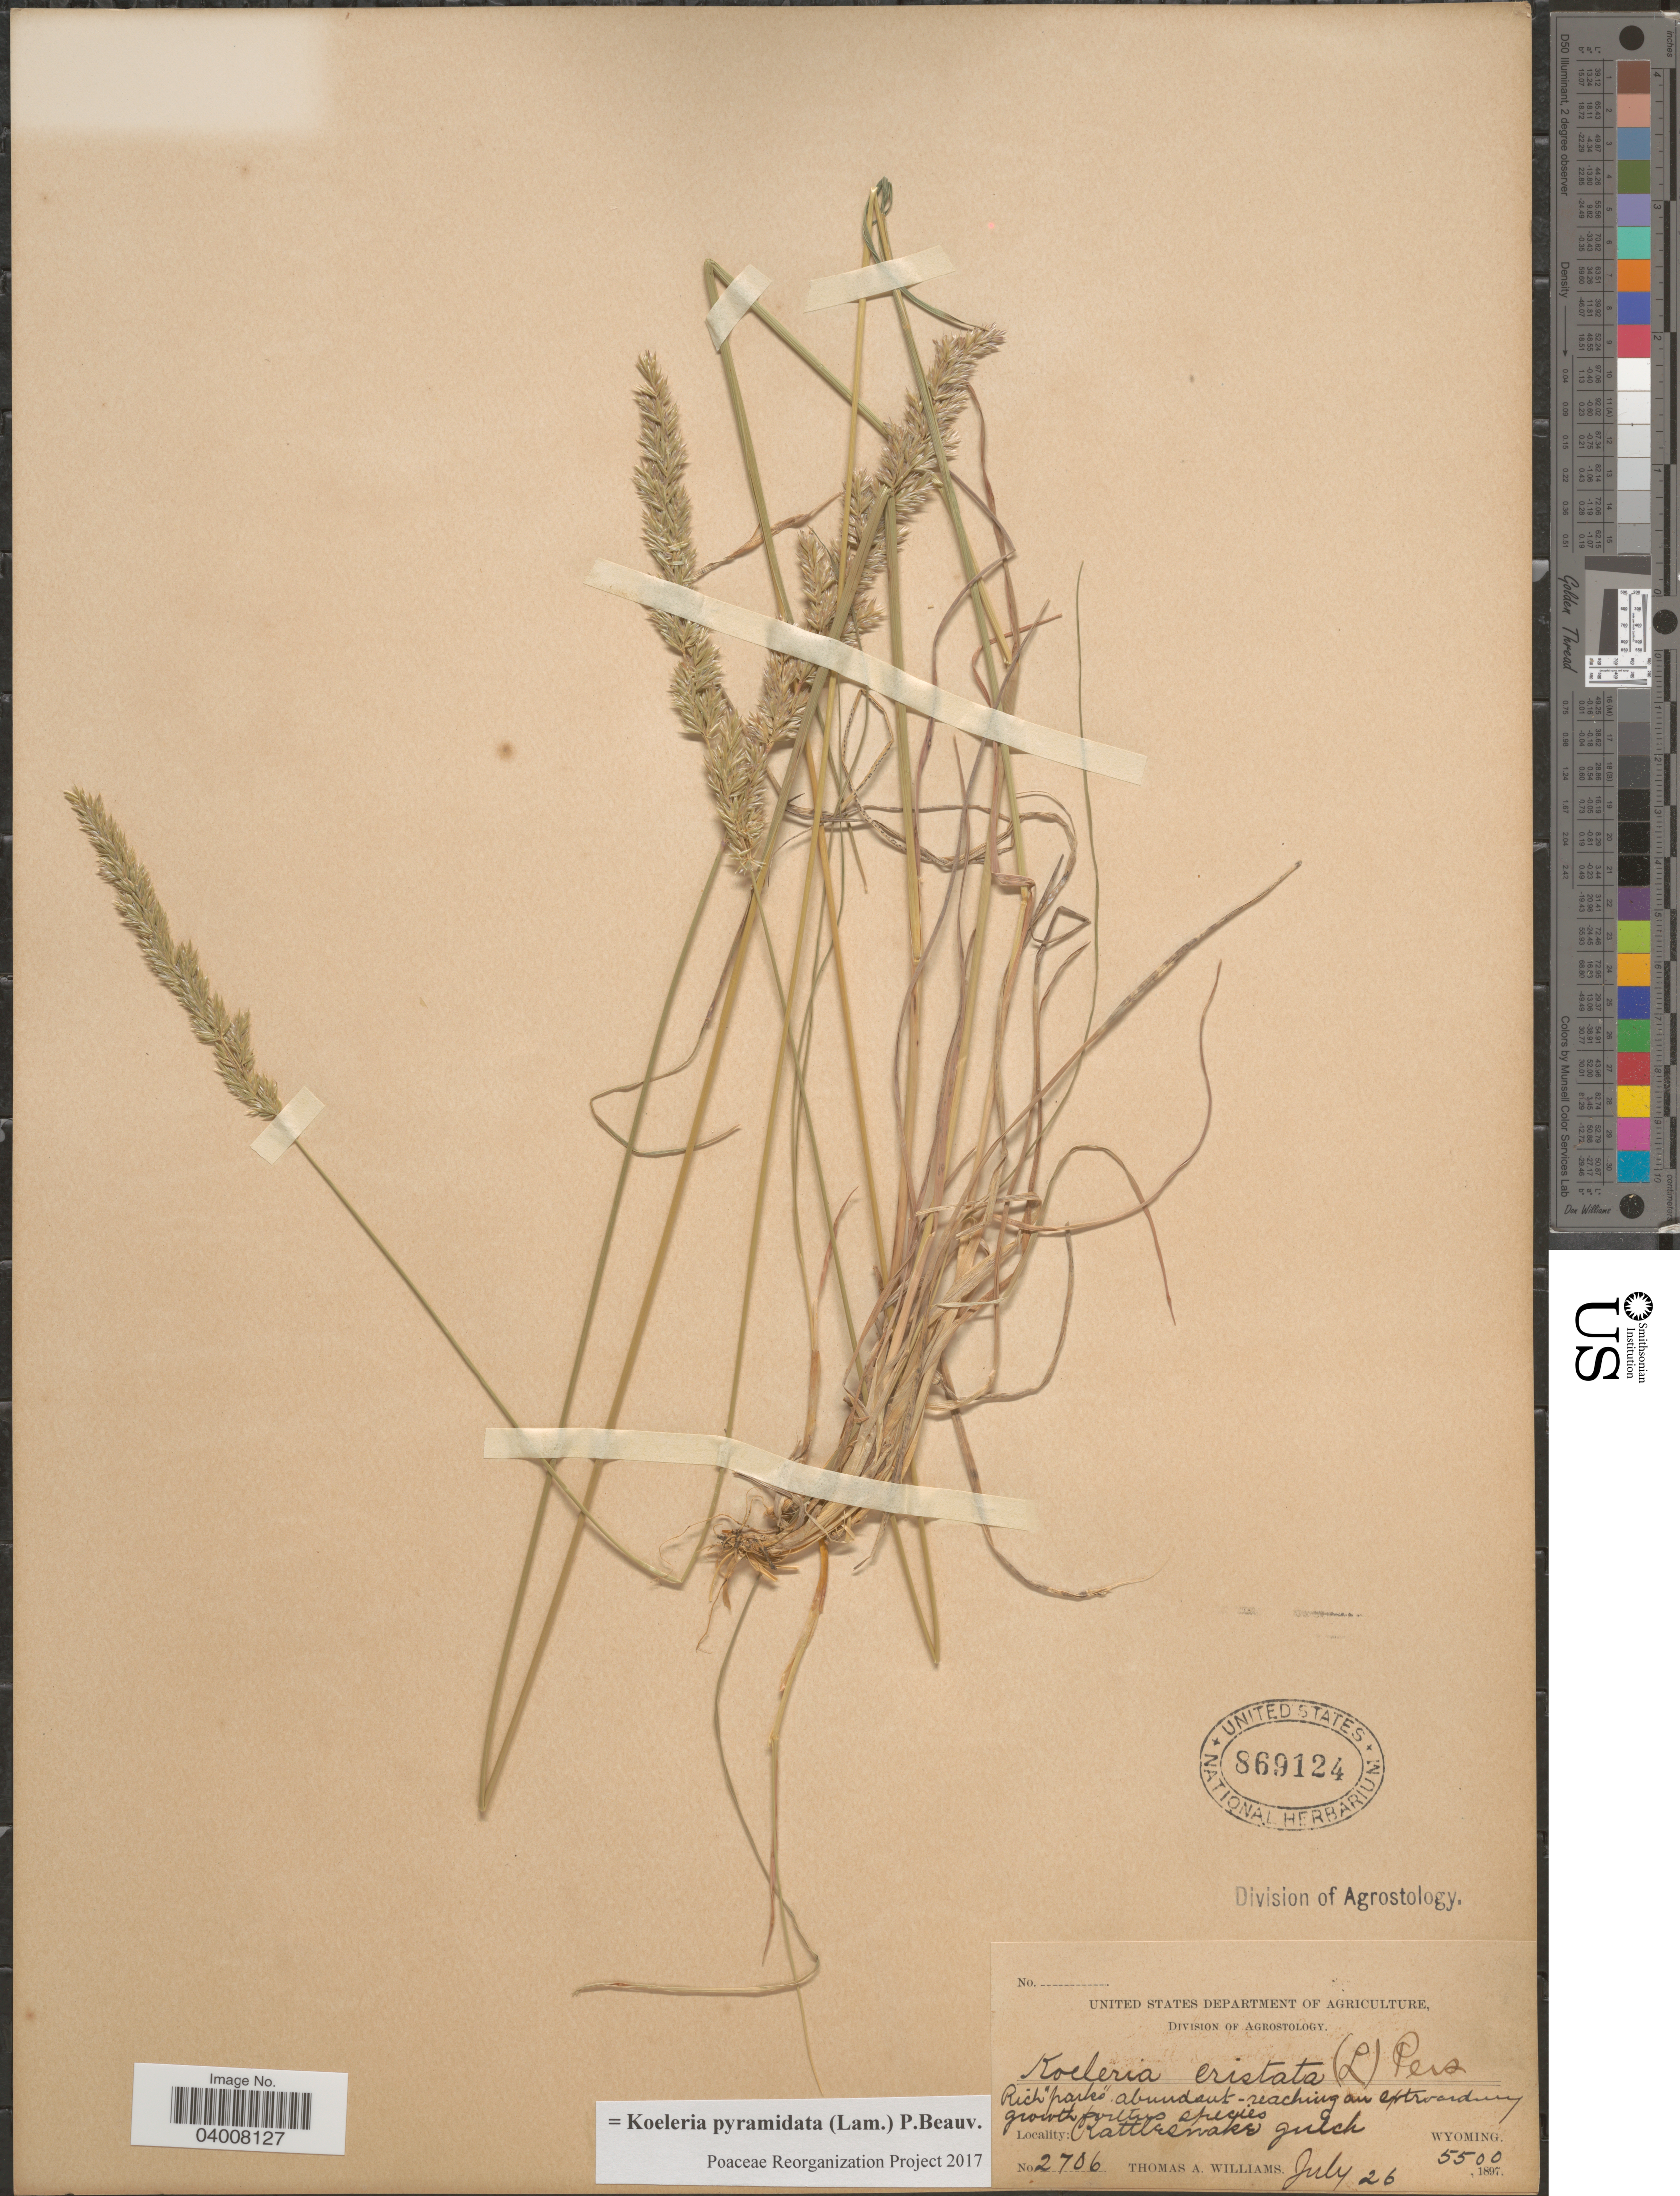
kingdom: Plantae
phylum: Tracheophyta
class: Liliopsida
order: Poales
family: Poaceae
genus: Koeleria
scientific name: Koeleria pyramidata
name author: (Lam.) P. Beauv.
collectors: T. A. Williams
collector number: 2706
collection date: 1897-07-26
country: United States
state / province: Wyoming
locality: Rattlesnake gulch.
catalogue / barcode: US 869124